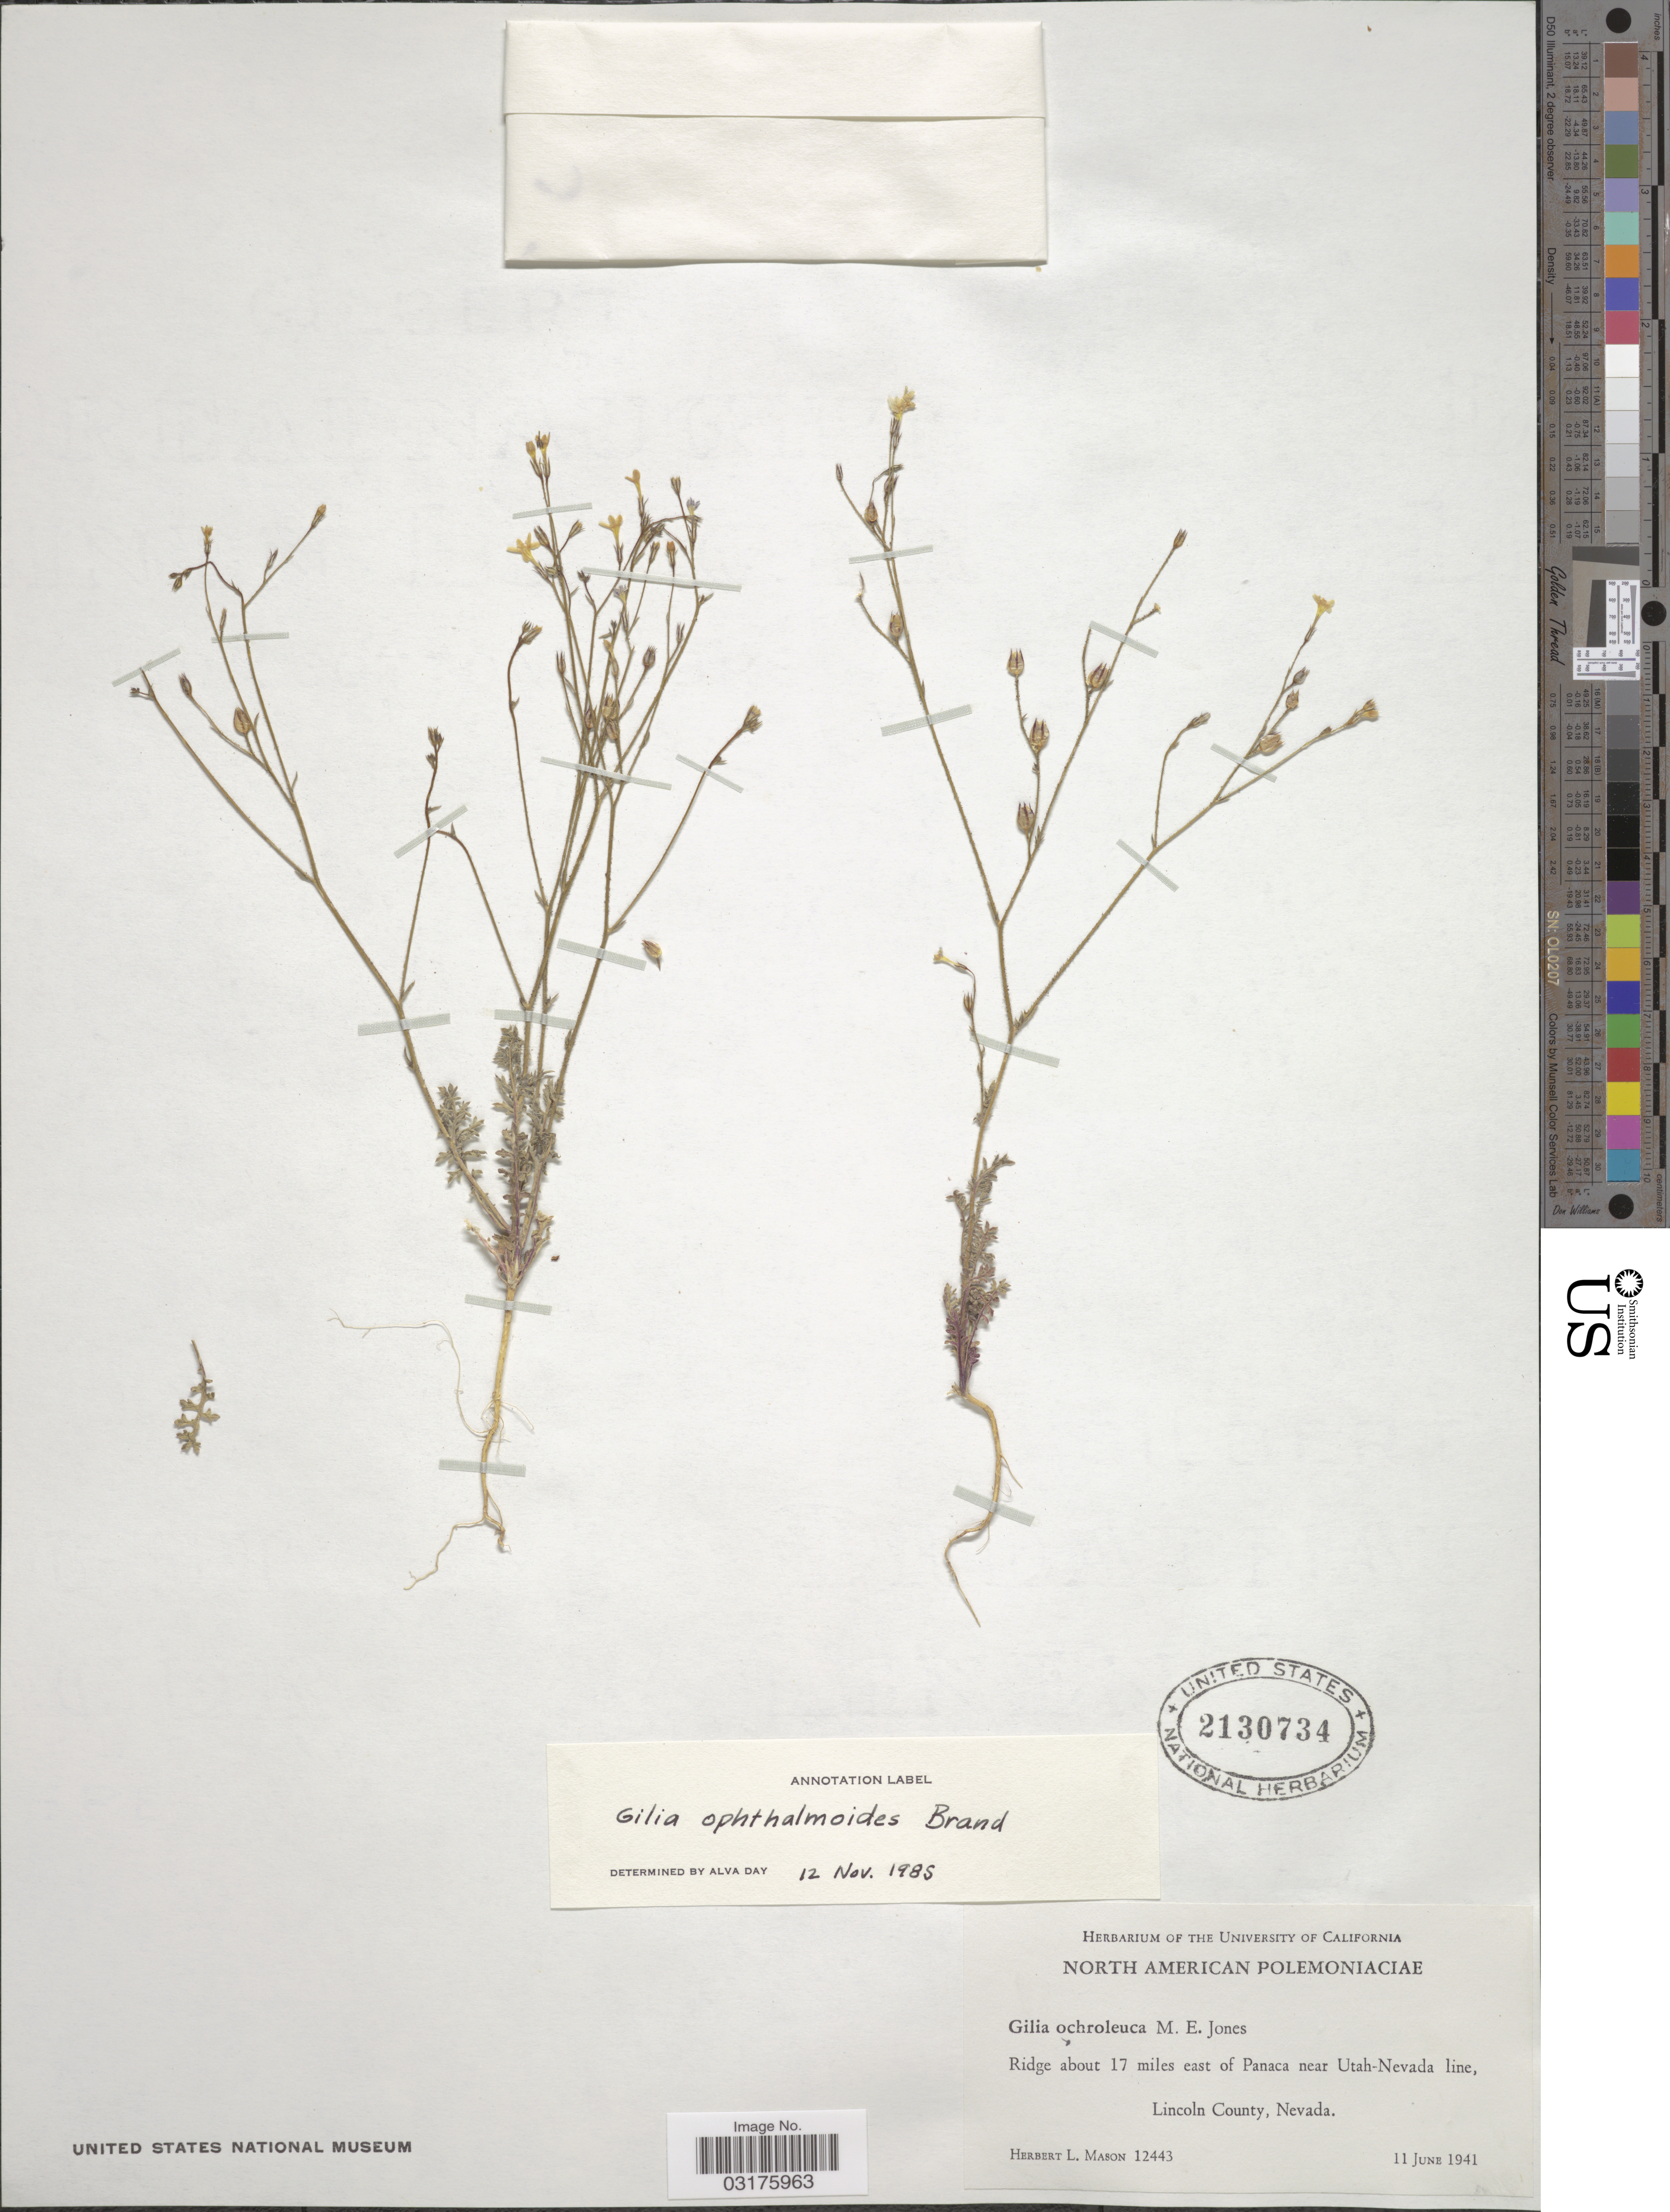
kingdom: Plantae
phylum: Tracheophyta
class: Magnoliopsida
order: Ericales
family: Polemoniaceae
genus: Gilia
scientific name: Gilia ophthalmoides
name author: Brand in Engl.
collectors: H. L. Mason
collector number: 12443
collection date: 1941-06-11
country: United States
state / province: Nevada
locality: Ridge about 17 miles east of Panaca near Utah-Nevada line, Lincoln County.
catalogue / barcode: US 2130734